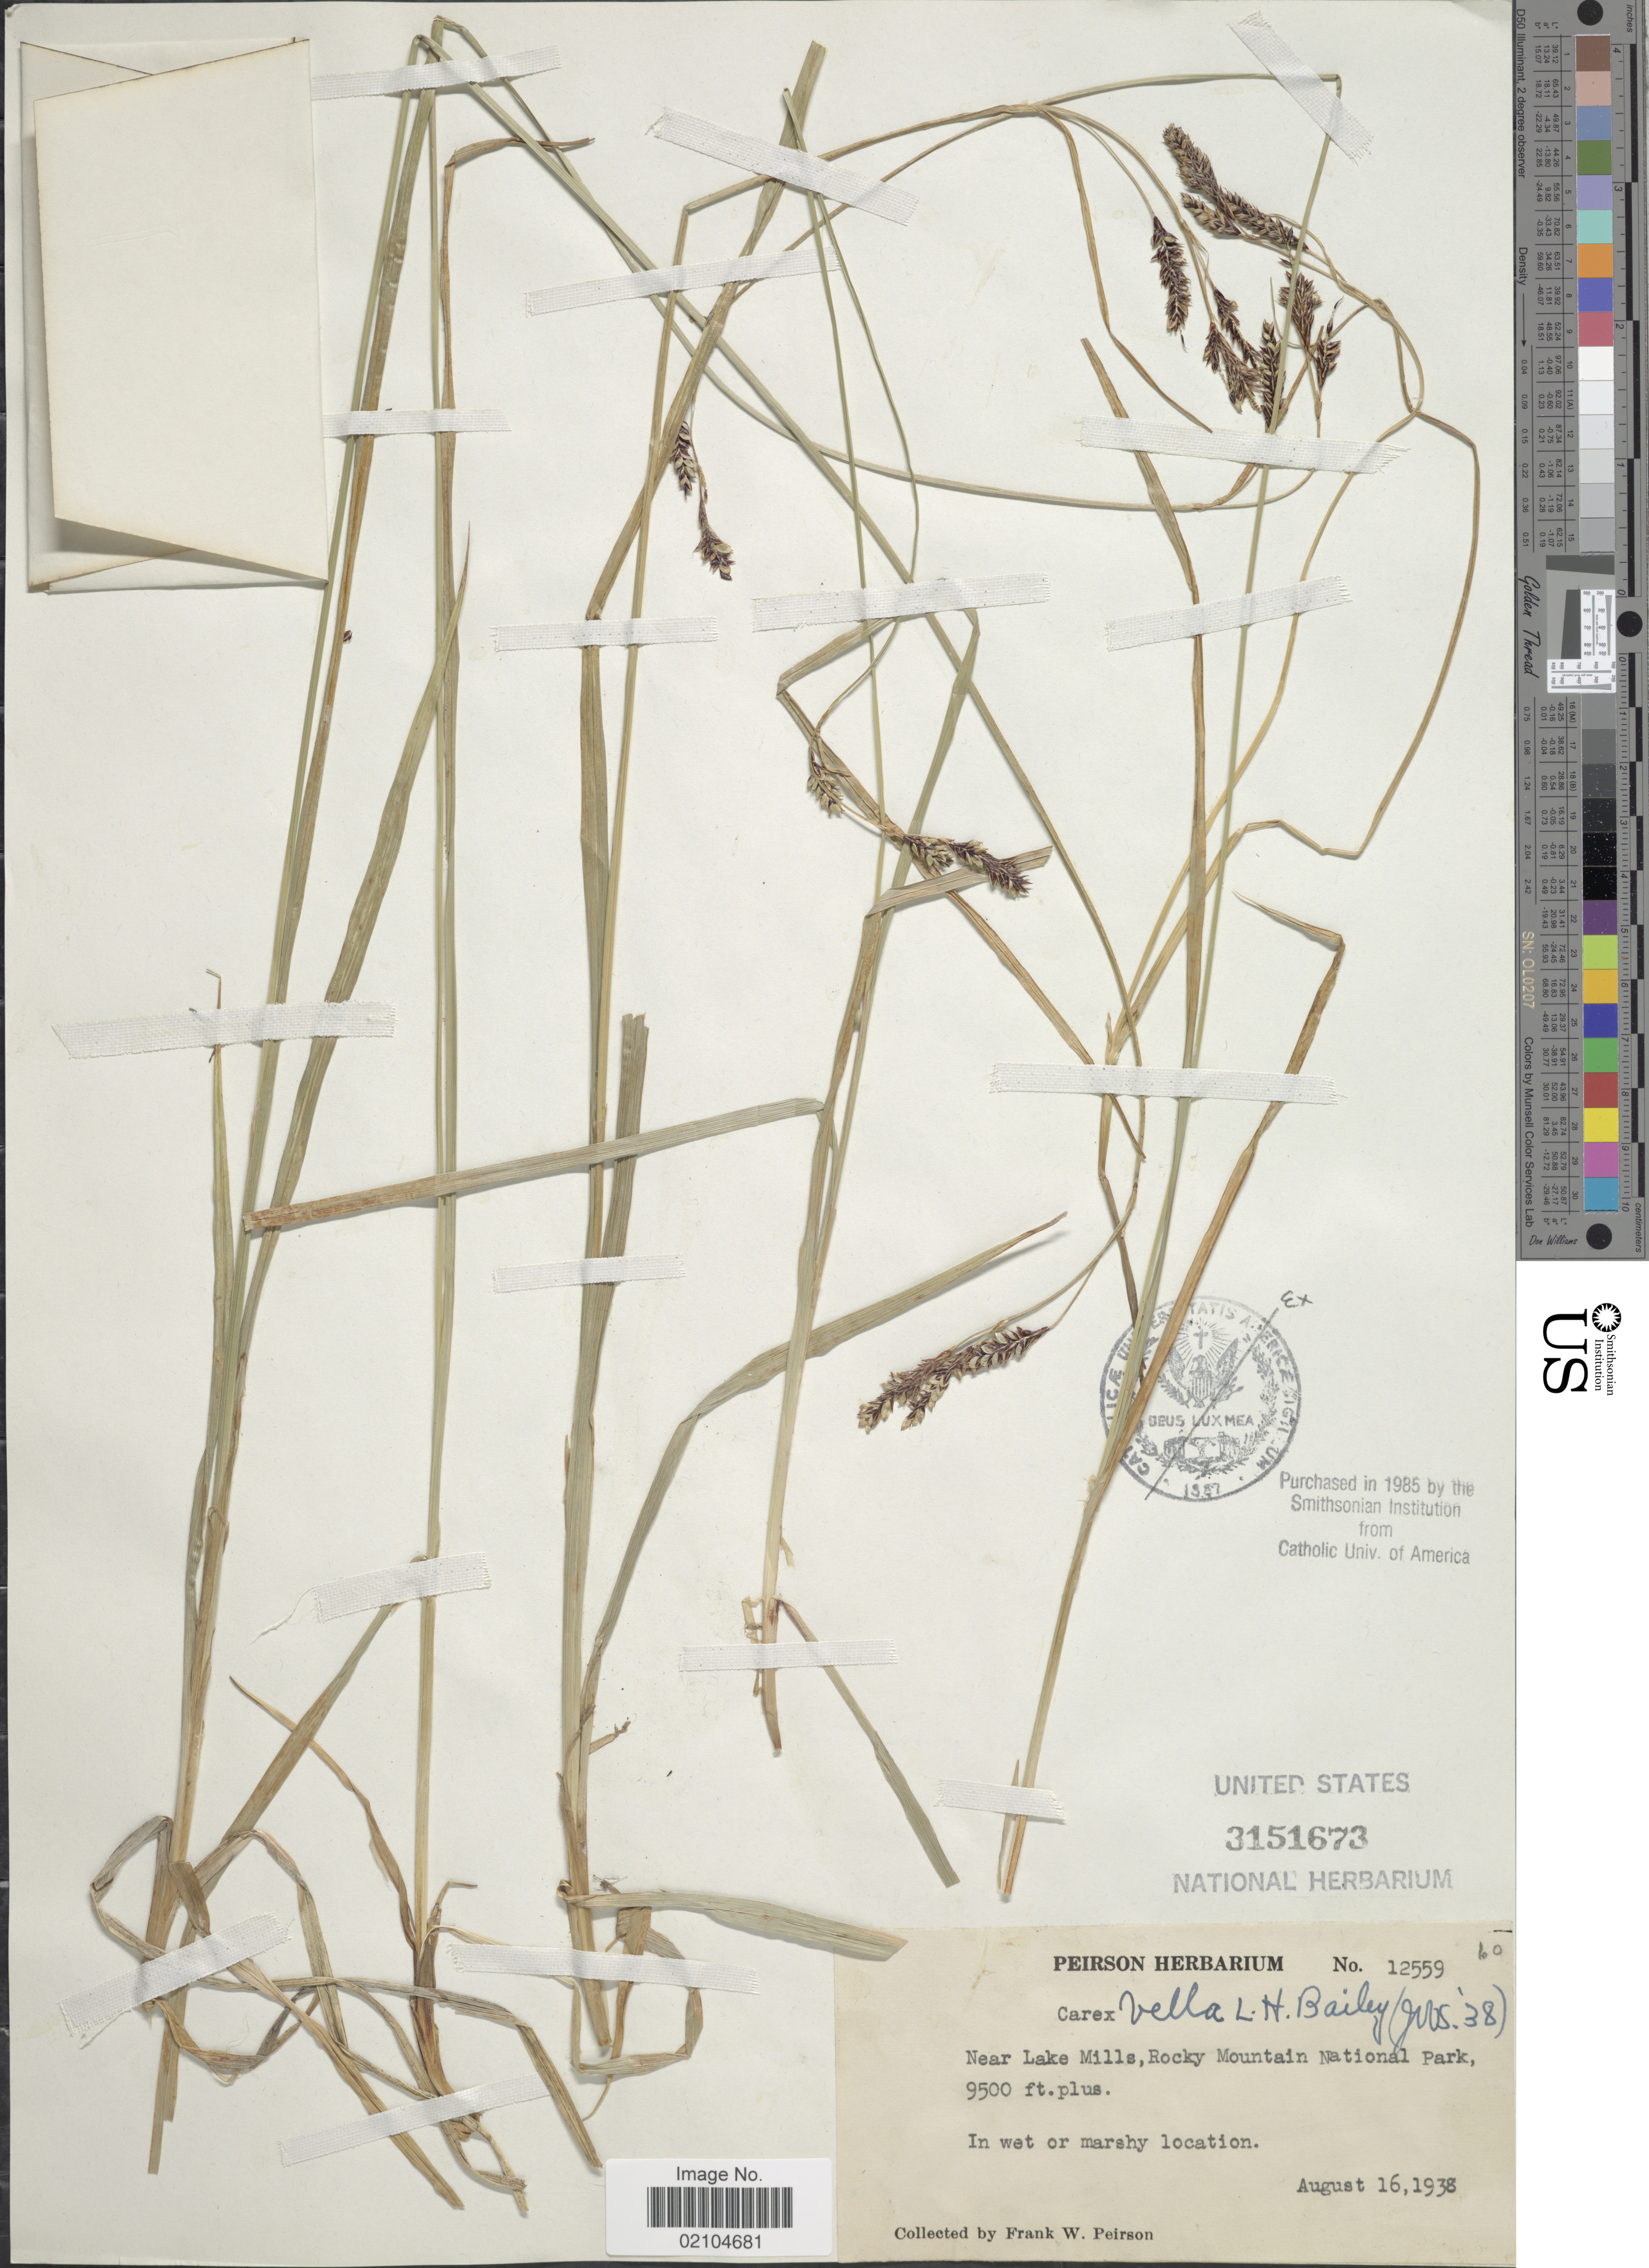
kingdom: Plantae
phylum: Tracheophyta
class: Liliopsida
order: Poales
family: Cyperaceae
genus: Carex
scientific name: Carex bella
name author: L.H. Bailey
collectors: F. Peirson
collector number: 12559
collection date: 1938-08-16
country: United States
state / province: Colorado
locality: Near Lake Mills, Rocky Mountain National Park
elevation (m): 2896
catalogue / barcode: US 3151673